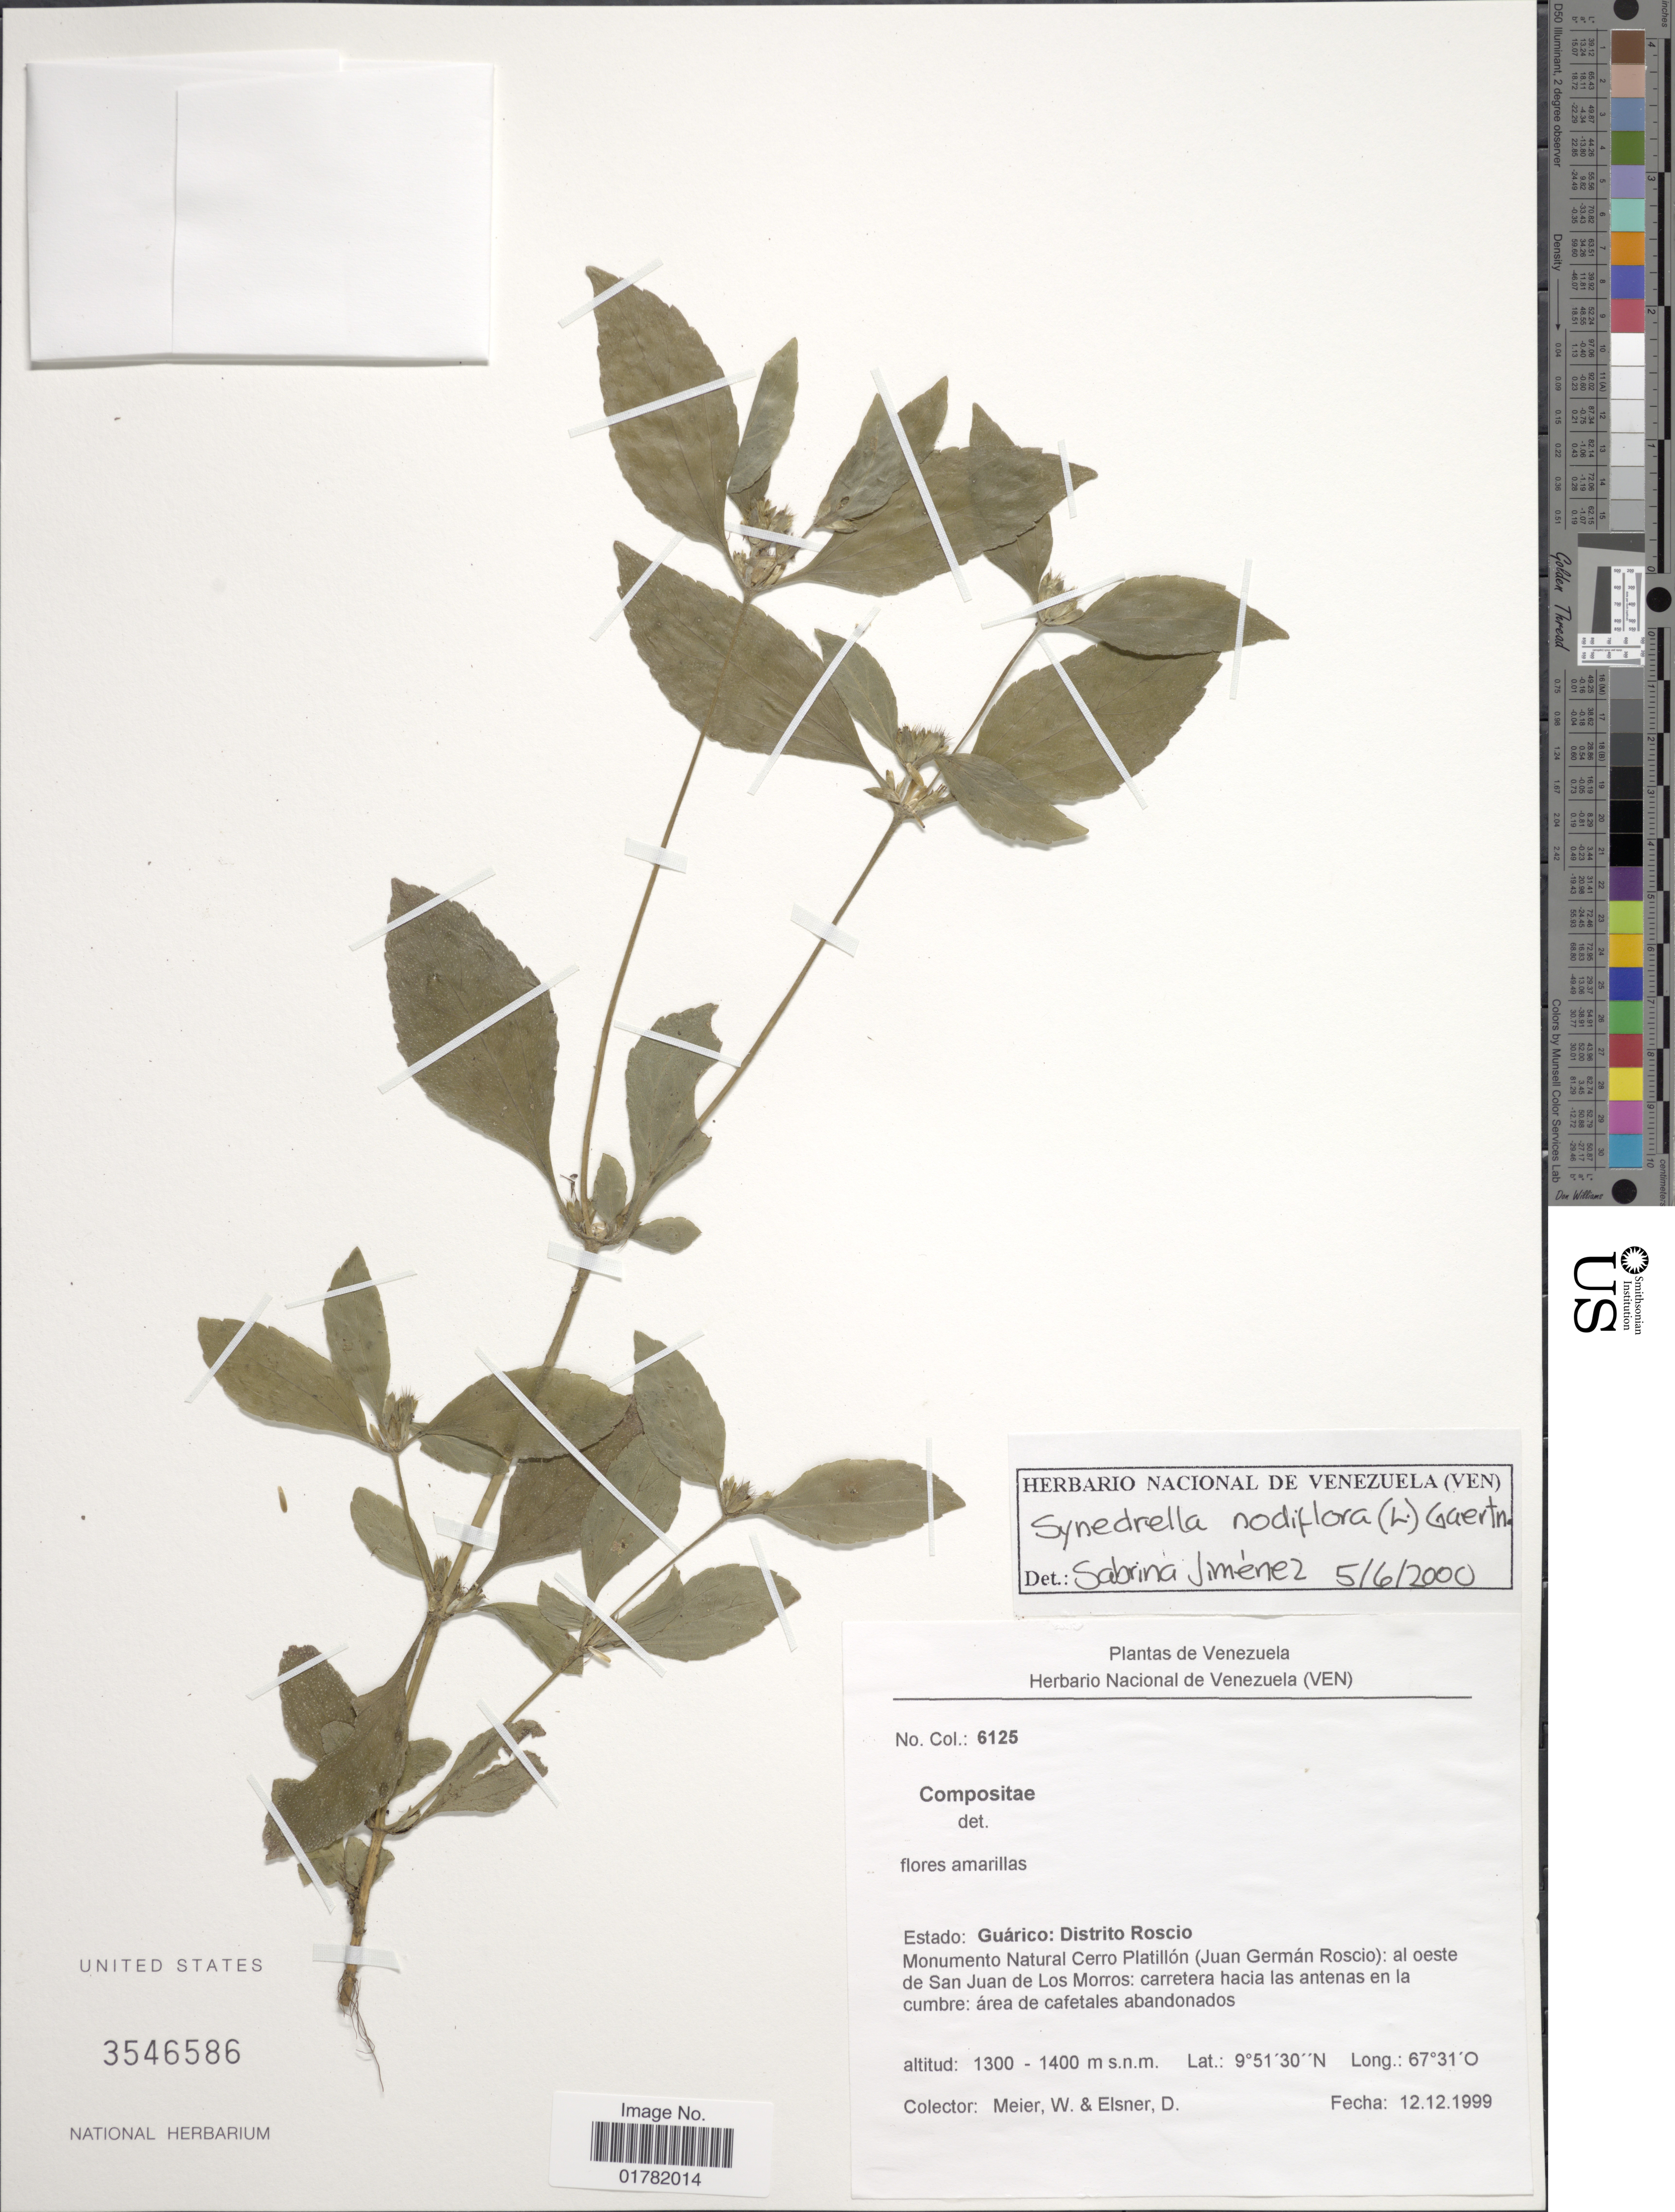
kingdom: Plantae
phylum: Tracheophyta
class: Magnoliopsida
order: Asterales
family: Asteraceae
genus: Synedrella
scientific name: Synedrella nodiflora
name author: (L.) Gaertn.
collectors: W. Meier & D. Elsner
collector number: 6125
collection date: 1999-12-12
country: Venezuela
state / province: Guárico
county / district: Juan Germán Roscio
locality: Distrito Roscio, Monumento Natural Cerro Platillón (Juan Germán Roscio): al oeste de San Juan de Los Morros: carretera hacia las antenas en la cumbre: área de cafetales abandonados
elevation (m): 1300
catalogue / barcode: US 3546586